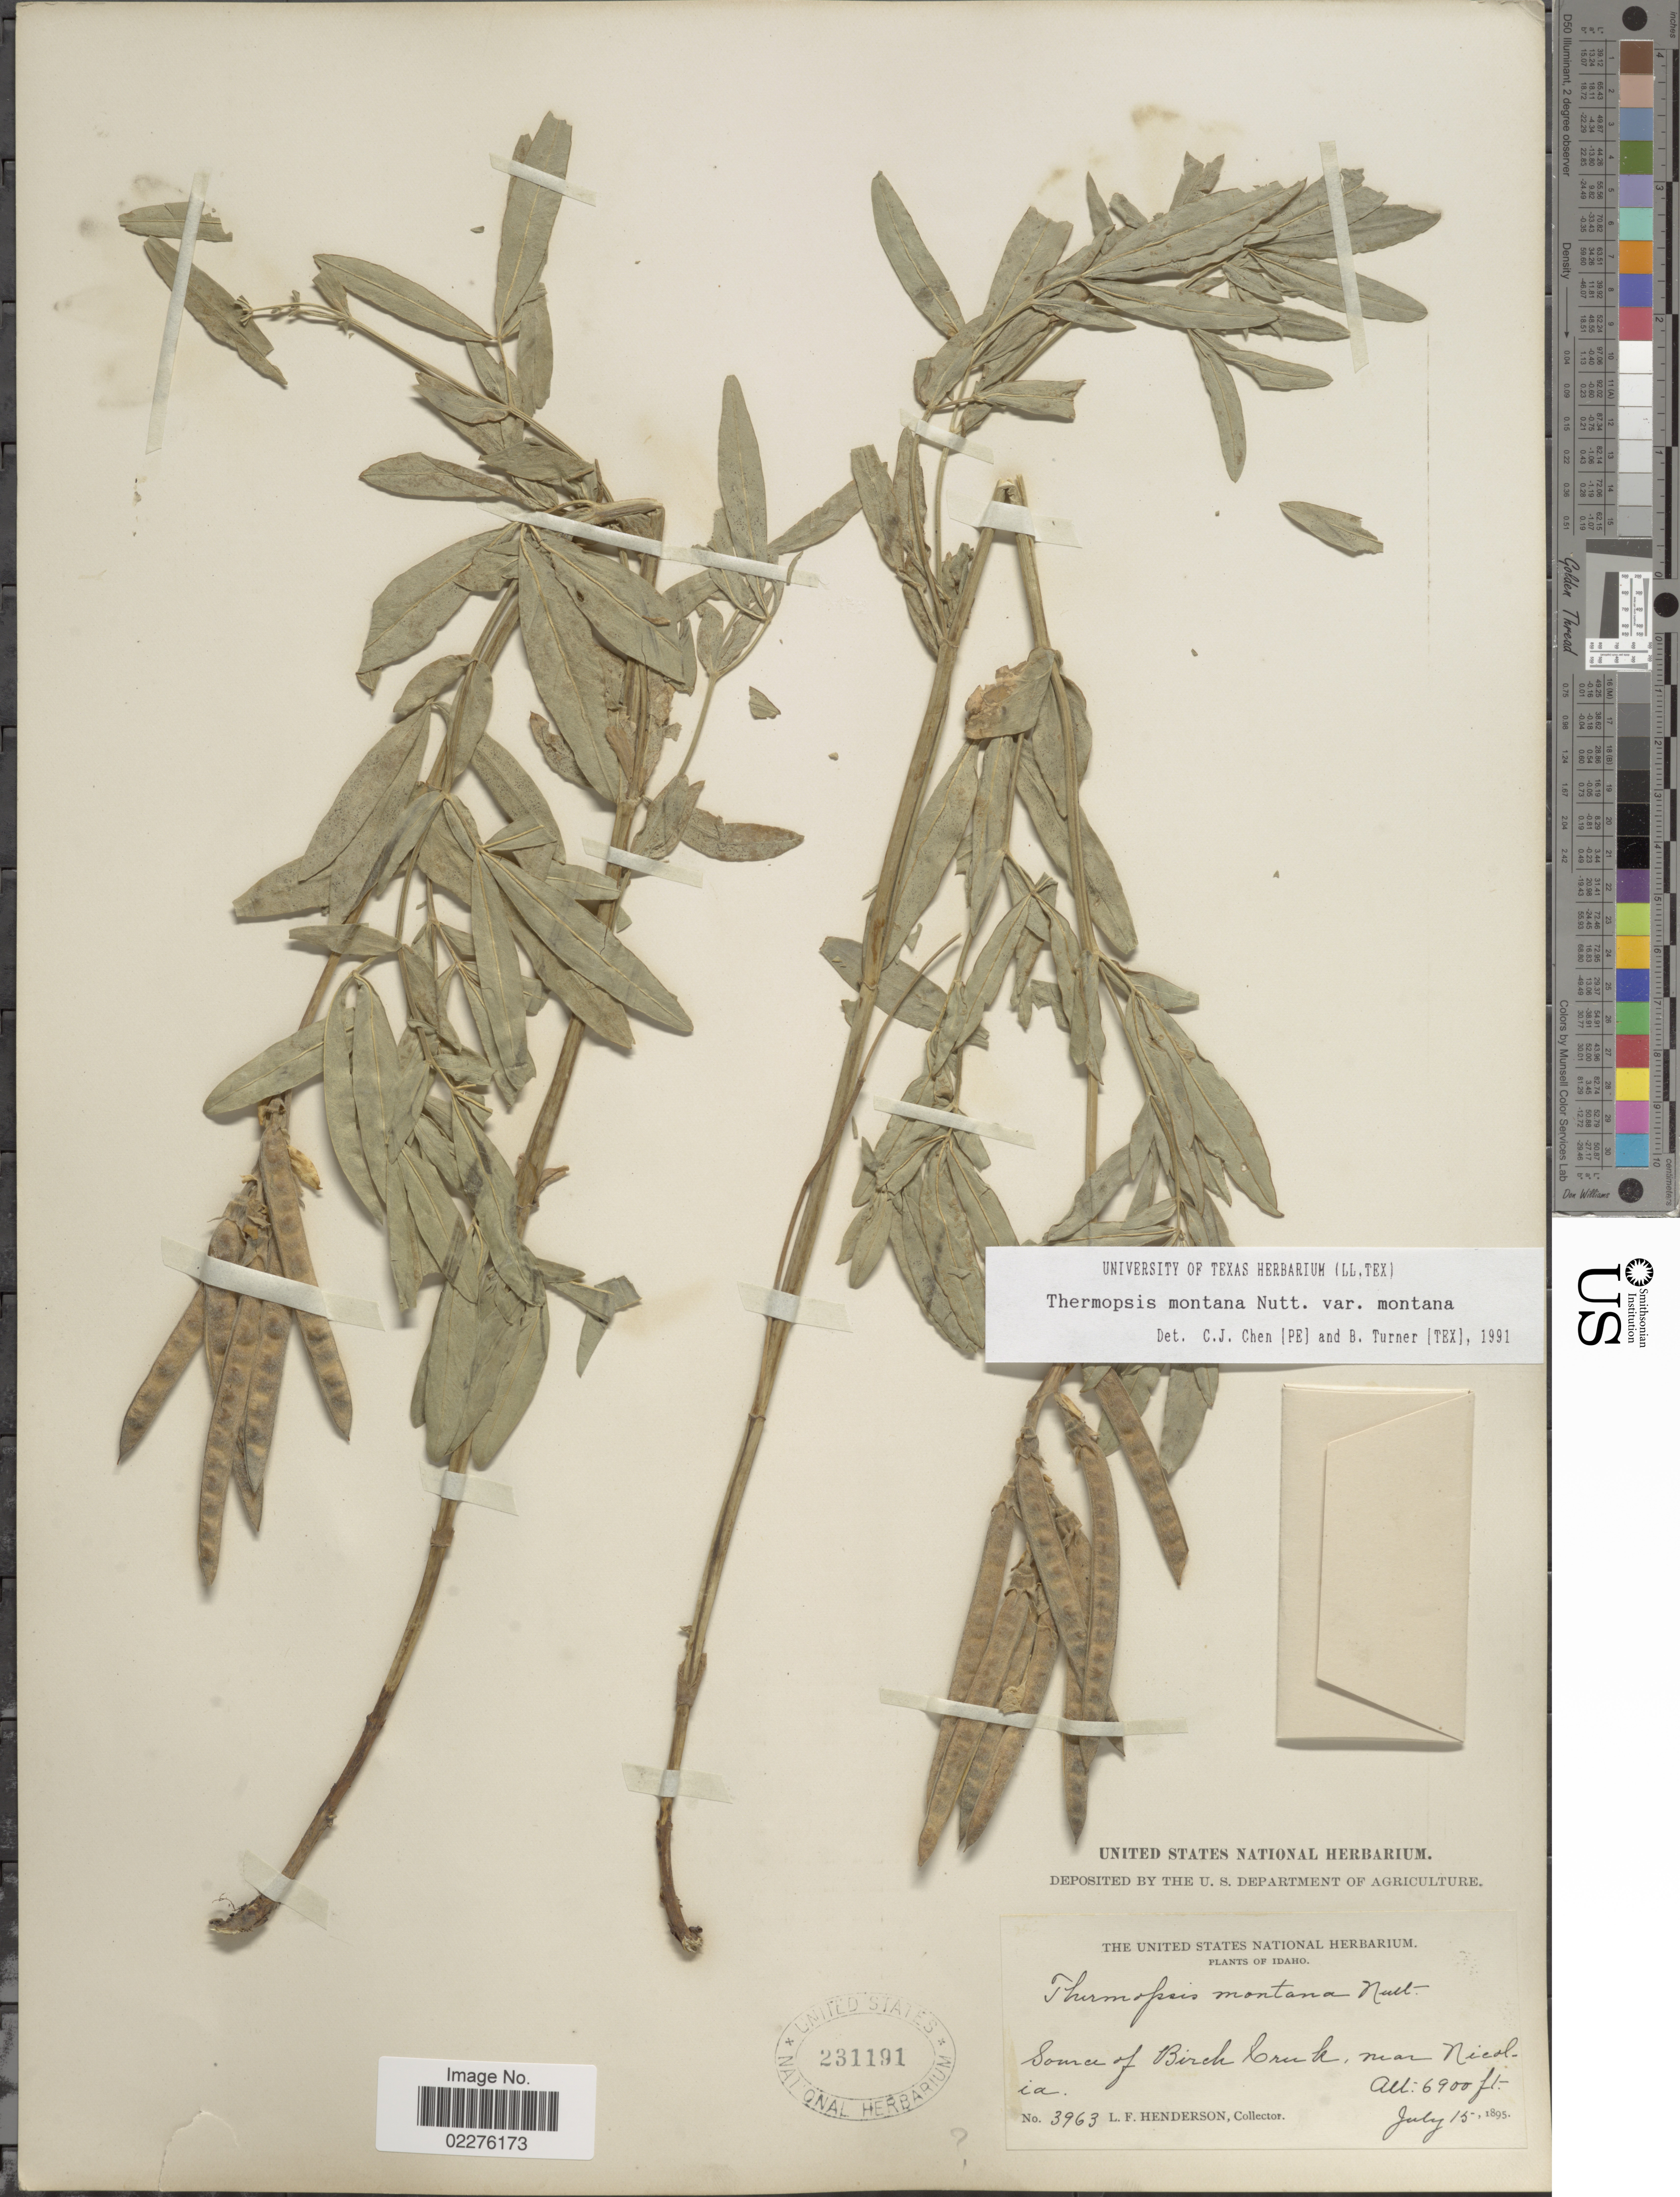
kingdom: Plantae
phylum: Tracheophyta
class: Magnoliopsida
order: Fabales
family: Fabaceae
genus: Thermopsis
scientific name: Thermopsis montana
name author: Nutt.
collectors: L. Henderson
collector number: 3963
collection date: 1895-07-15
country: United States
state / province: Idaho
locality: Source of Birch Creek, near Nicolia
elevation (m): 2103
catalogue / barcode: US 231191